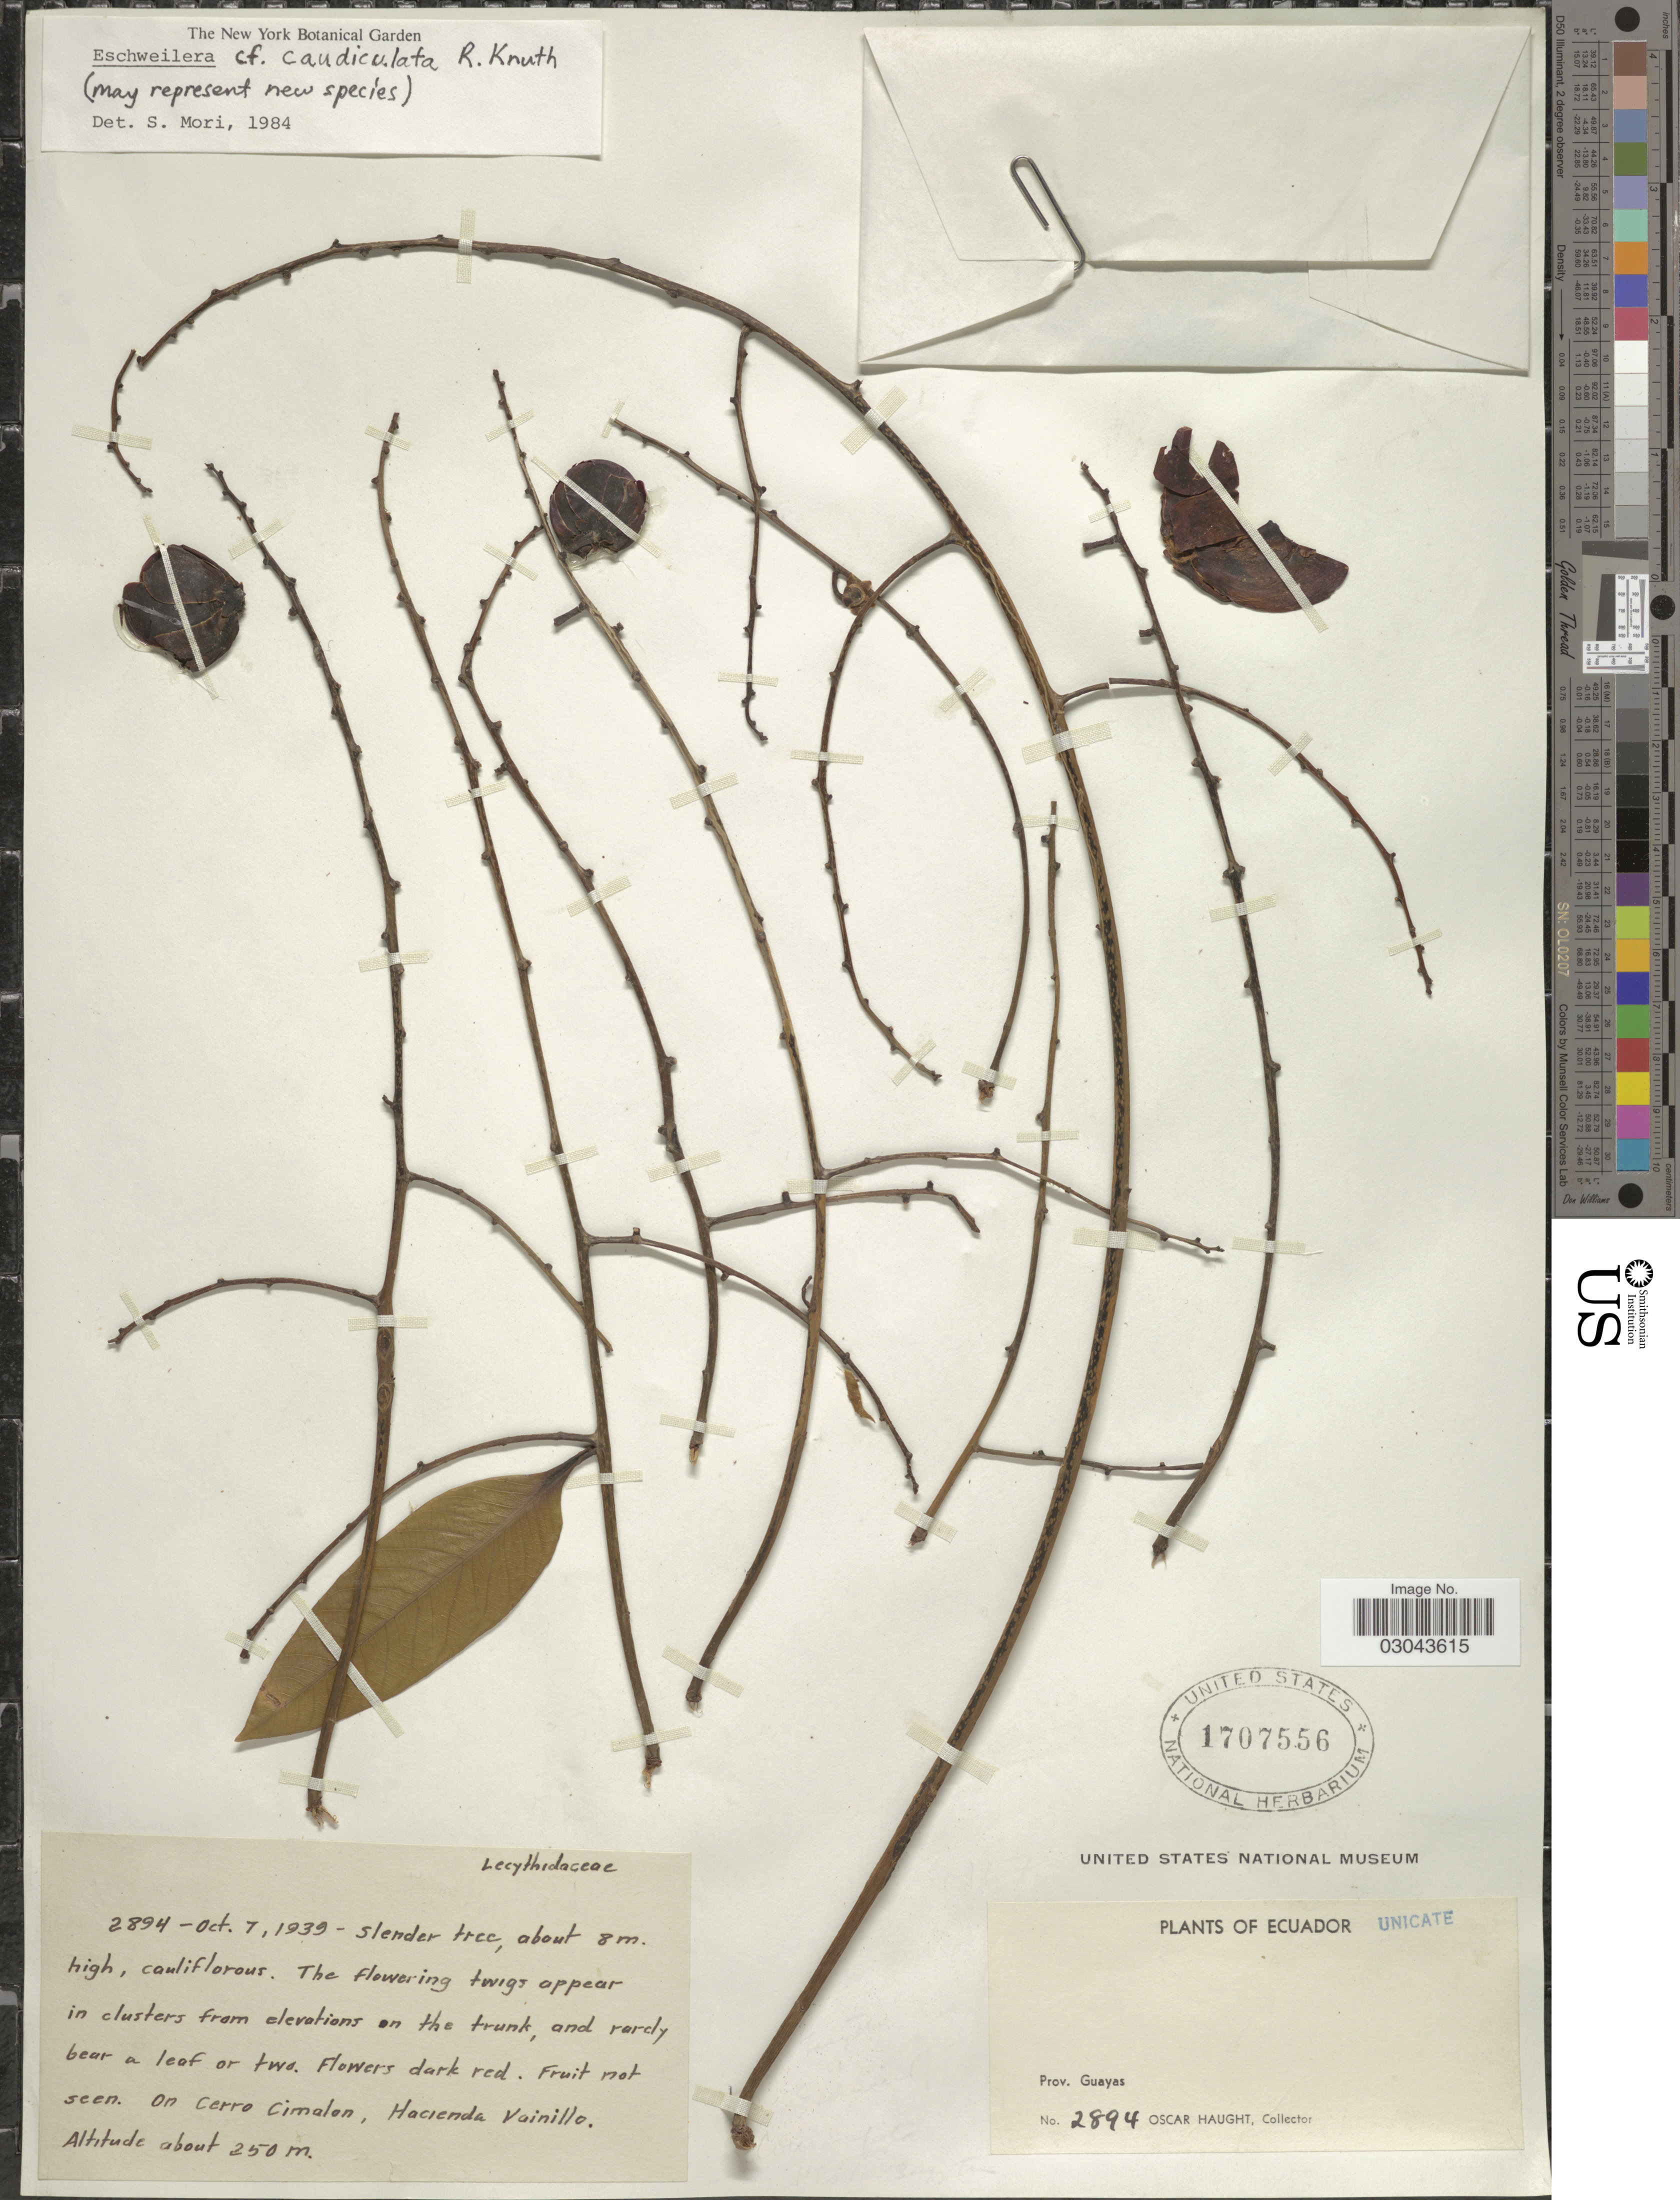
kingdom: Plantae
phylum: Tracheophyta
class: Magnoliopsida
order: Ericales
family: Lecythidaceae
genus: Eschweilera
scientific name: Eschweilera caudiculata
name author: R. Knuth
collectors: O. L. Haught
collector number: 2894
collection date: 1939-10-07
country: Ecuador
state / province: Guayas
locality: On Cerro Cimalon, Hacienda Vainillo.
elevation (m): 250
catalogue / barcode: US 1707556